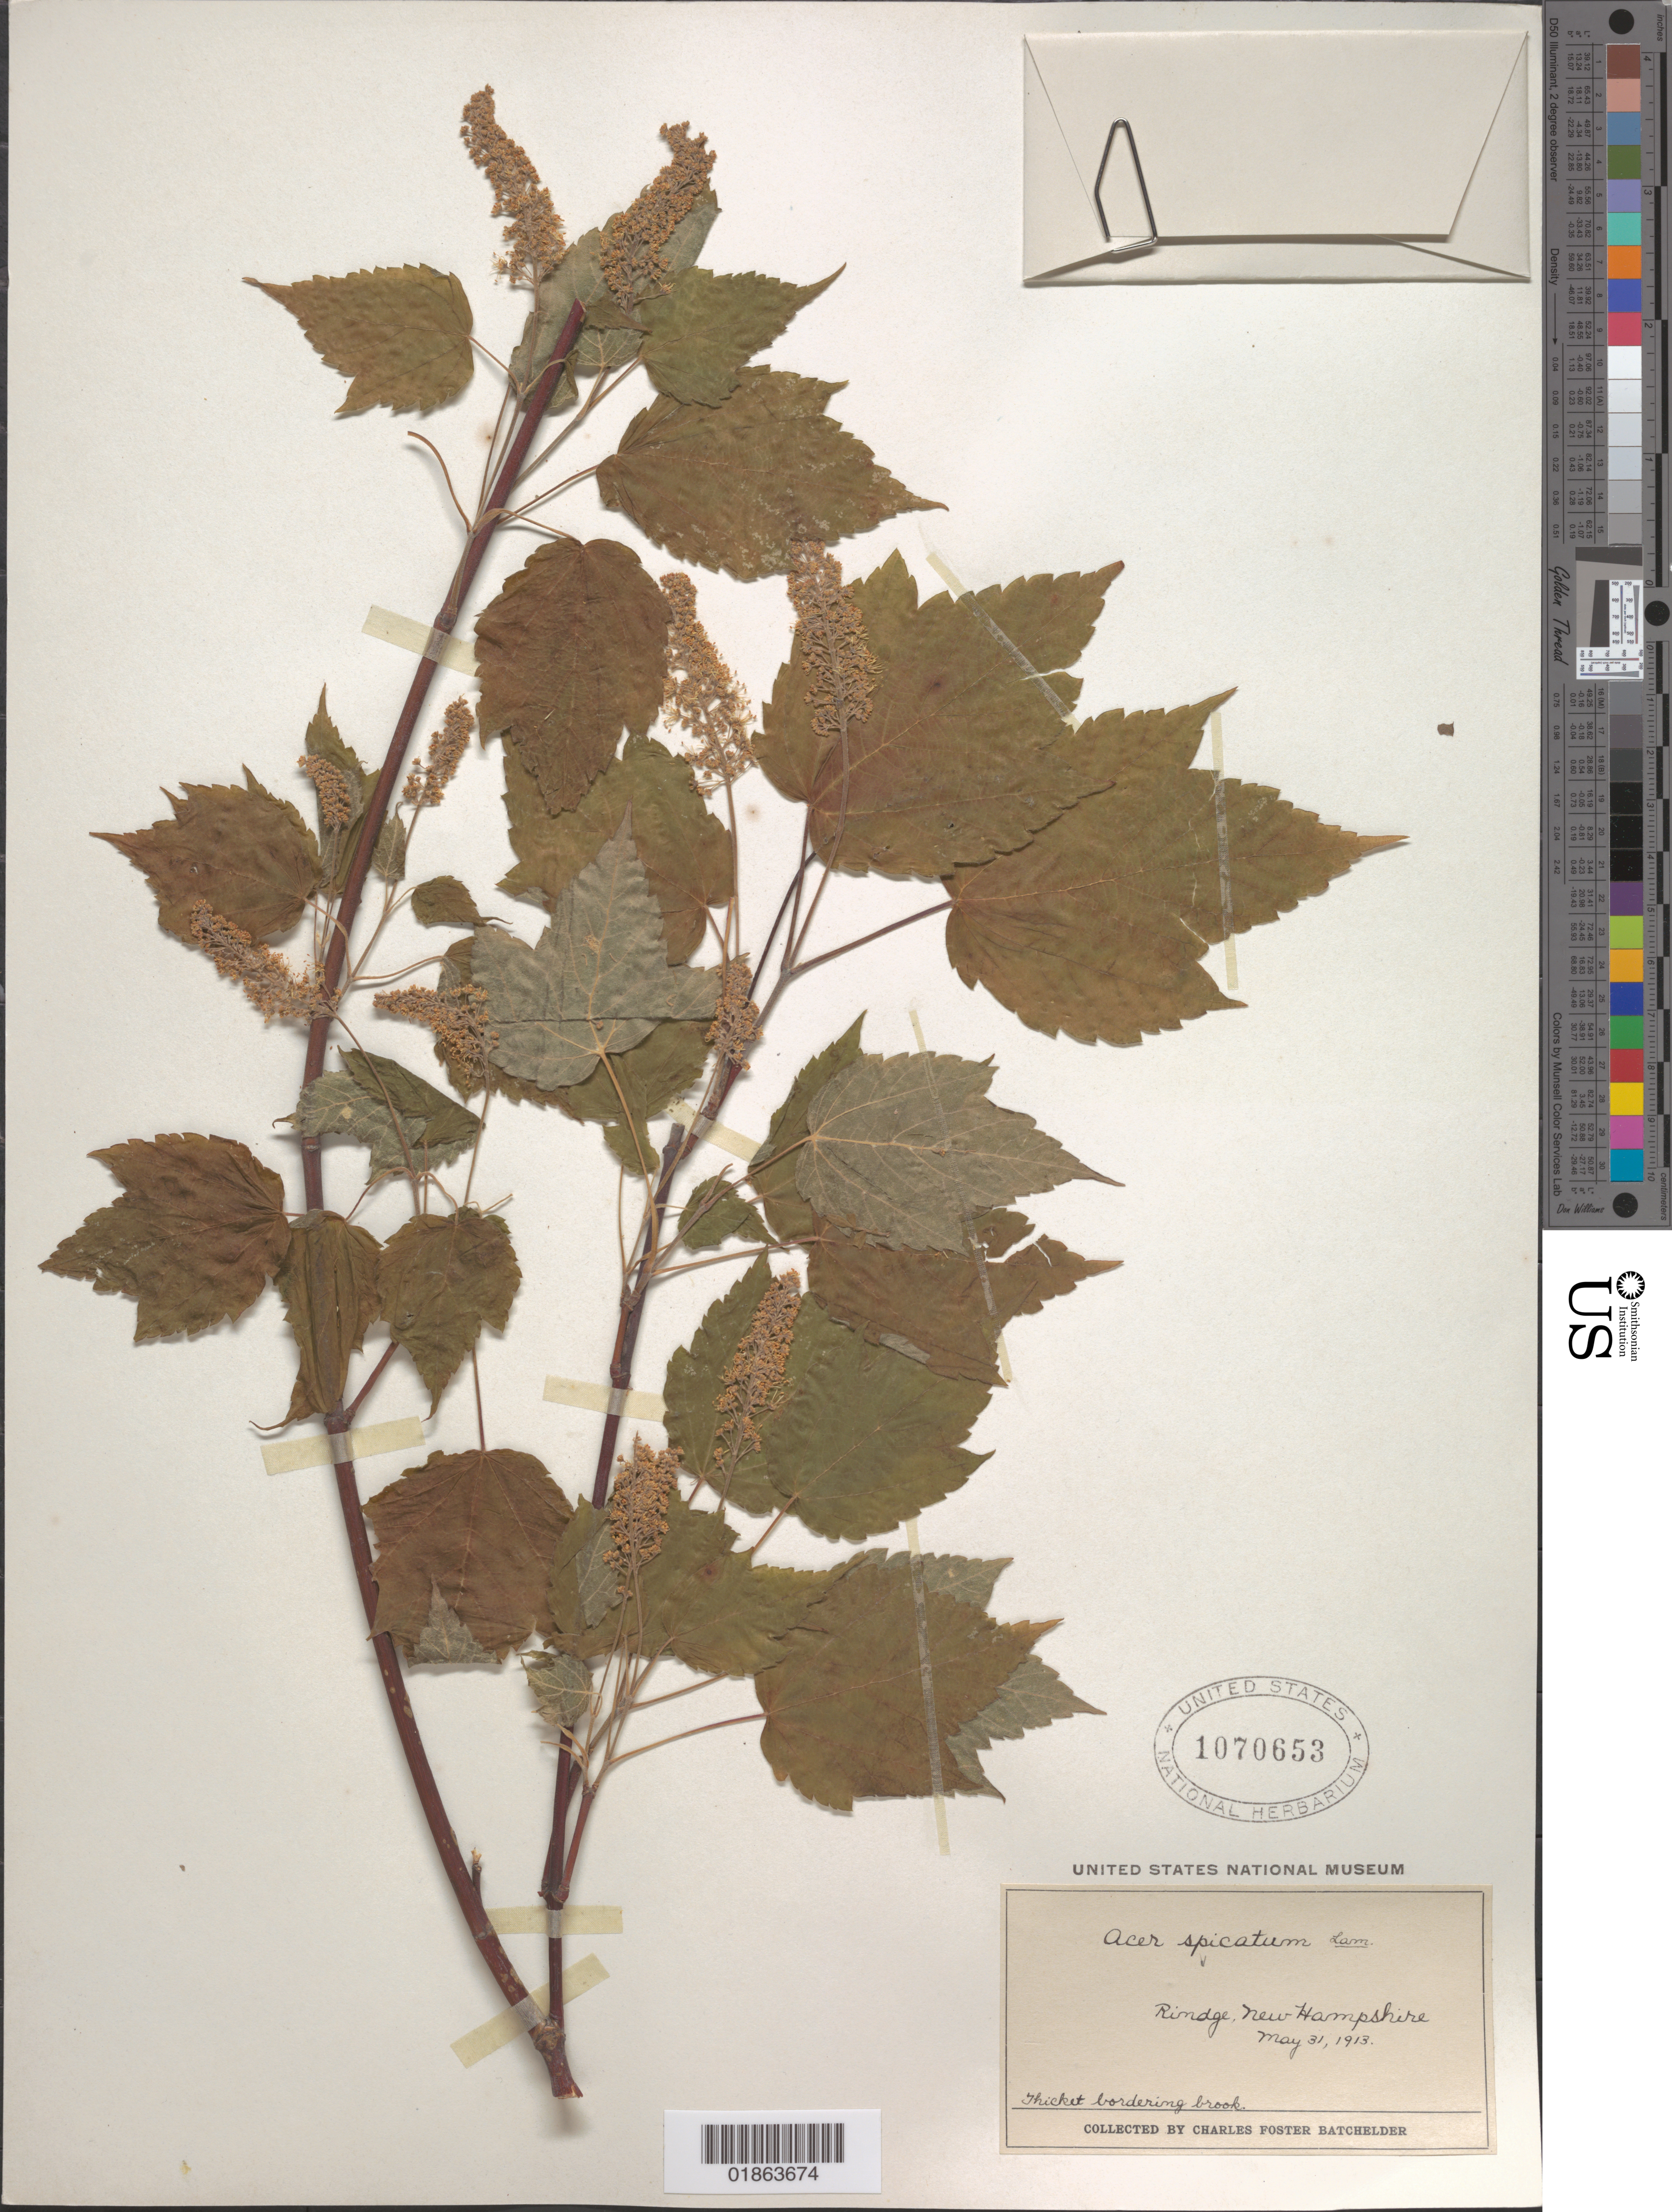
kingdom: Plantae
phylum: Tracheophyta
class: Magnoliopsida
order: Sapindales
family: Sapindaceae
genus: Acer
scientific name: Acer spicatum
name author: Lam.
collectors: C. Batchelder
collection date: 1913-05-31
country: United States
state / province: New Hampshire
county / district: Cheshire County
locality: Rindge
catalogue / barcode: US 1070653